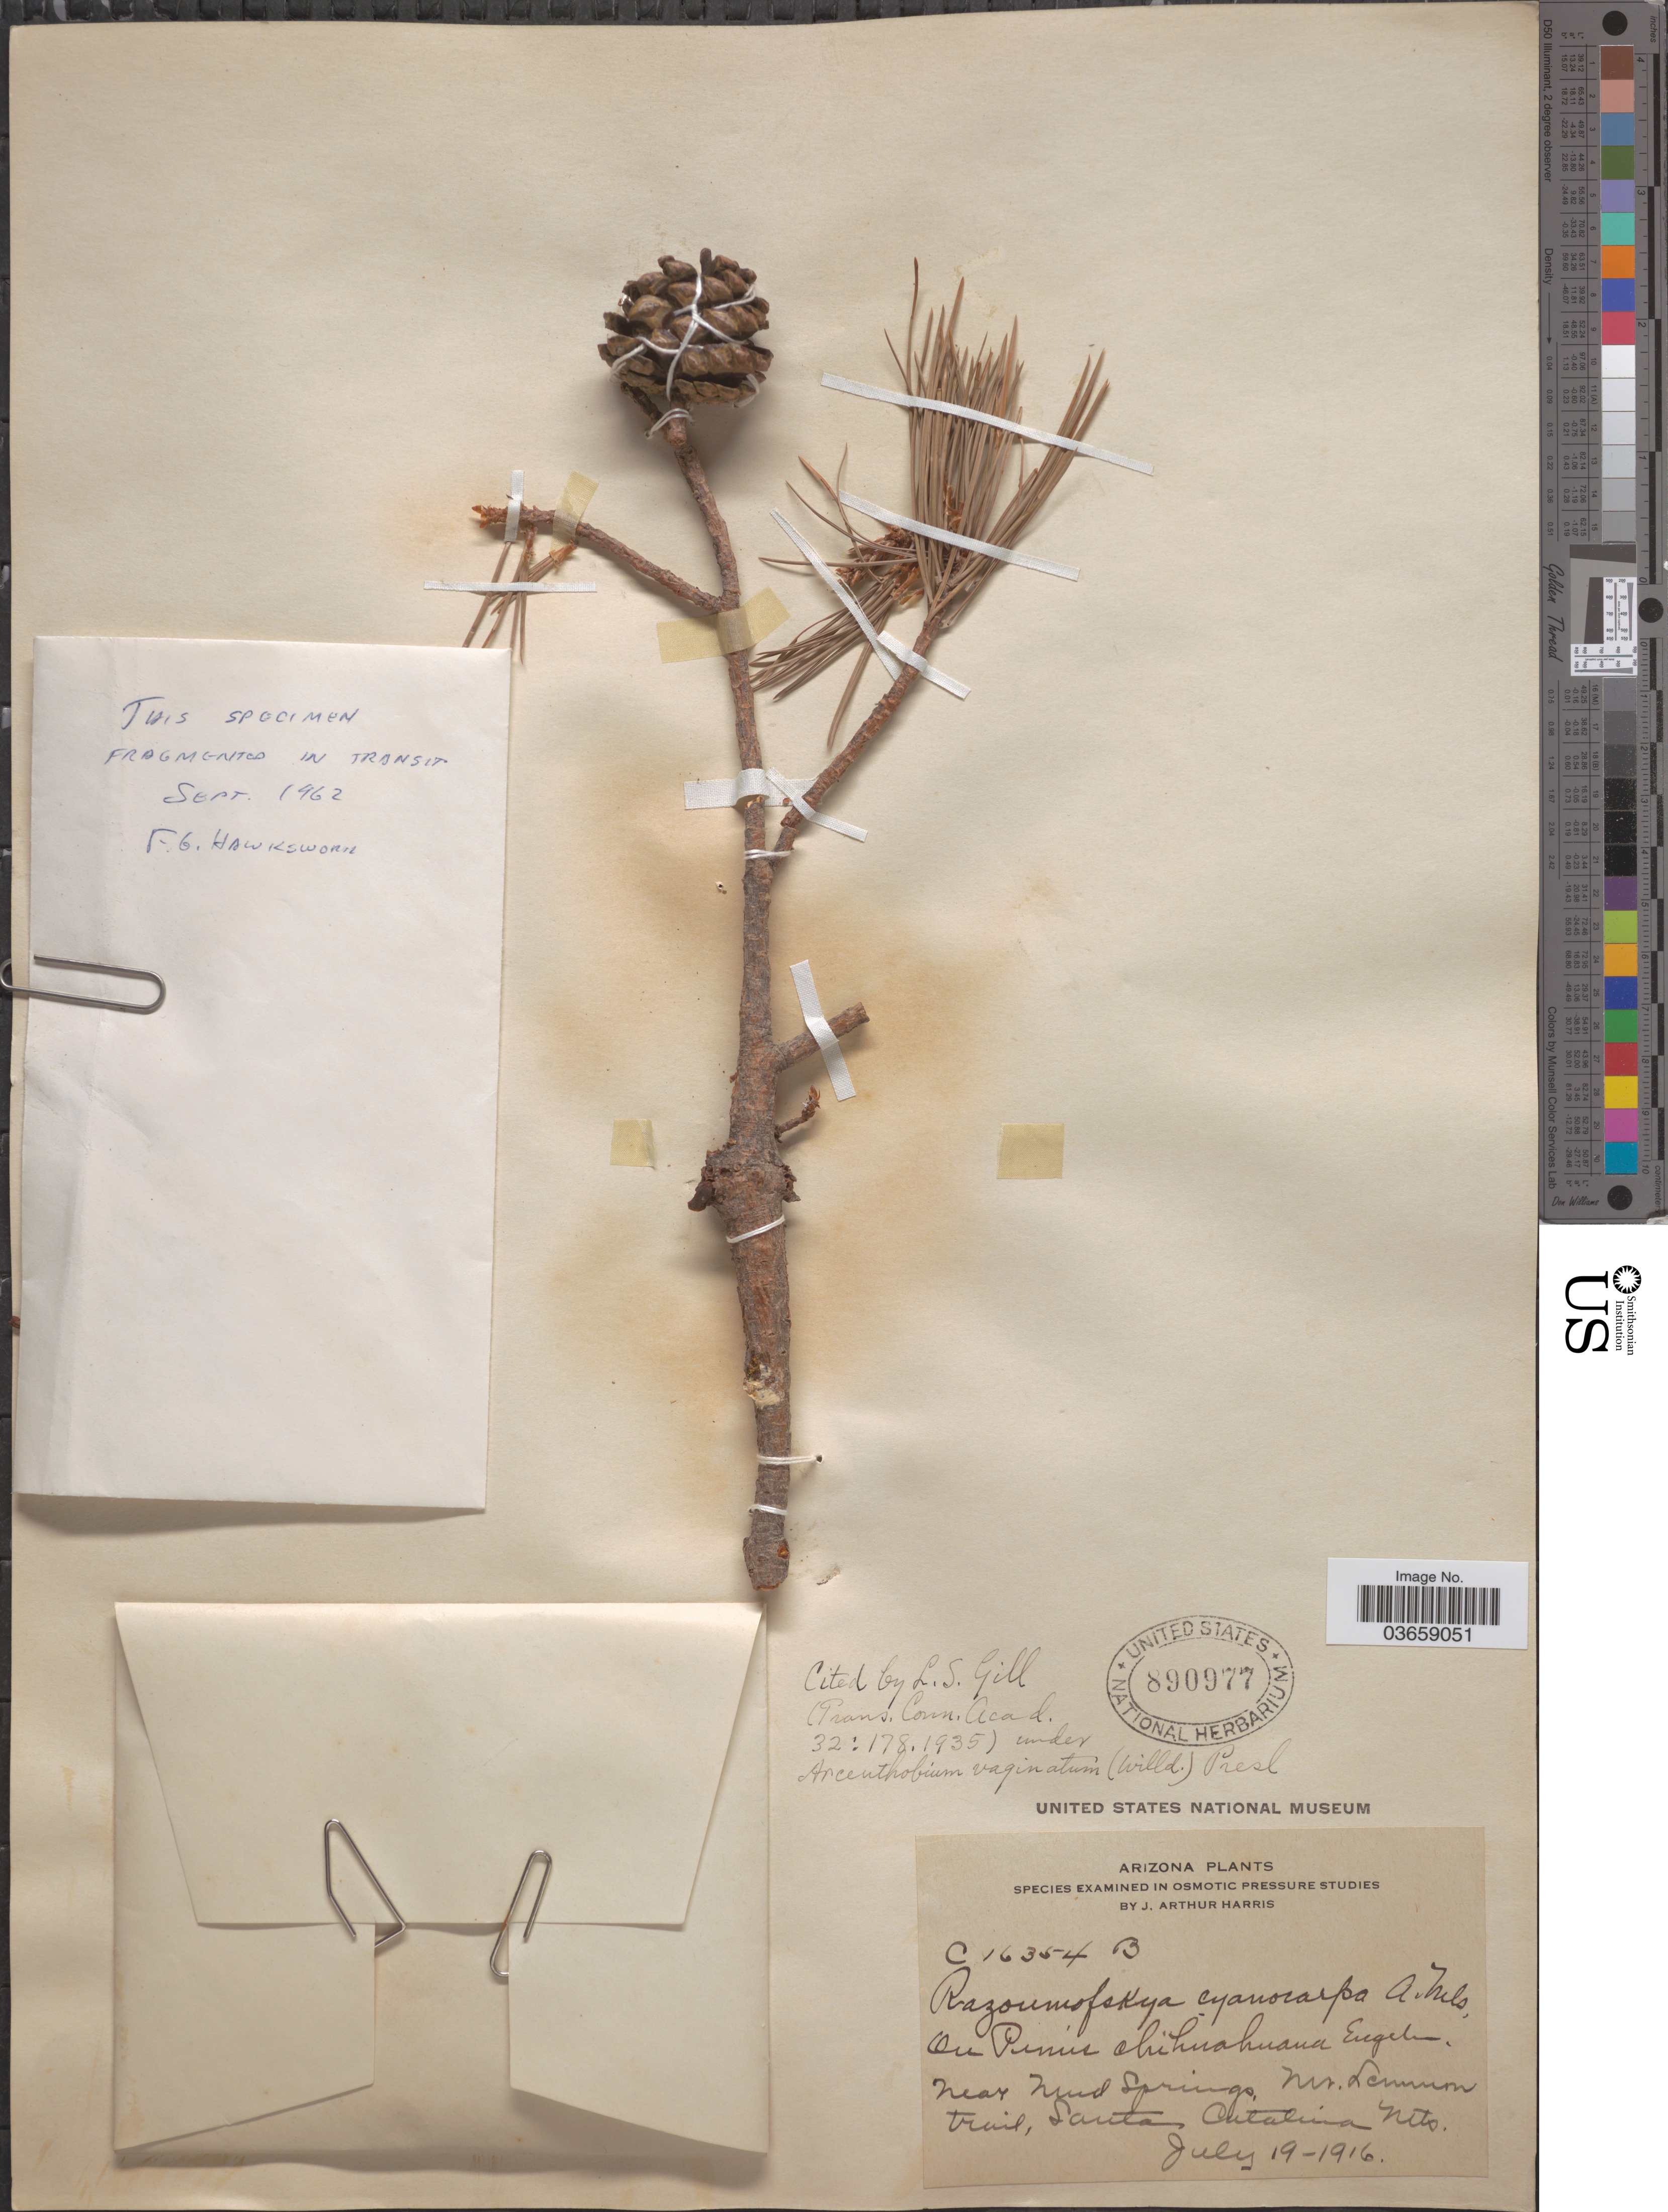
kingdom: Plantae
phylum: Tracheophyta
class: Magnoliopsida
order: Santalales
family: Viscaceae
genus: Arceuthobium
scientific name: Arceuthobium vaginatum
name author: (Humb. & Bonpl. ex Willd.) J. Presl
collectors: J. A. Harris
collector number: C16354B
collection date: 1916-07-19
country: United States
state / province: Arizona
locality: Near Mud Springs Mt. Lemmon trail, Santa Catalina Mts.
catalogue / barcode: US 890977